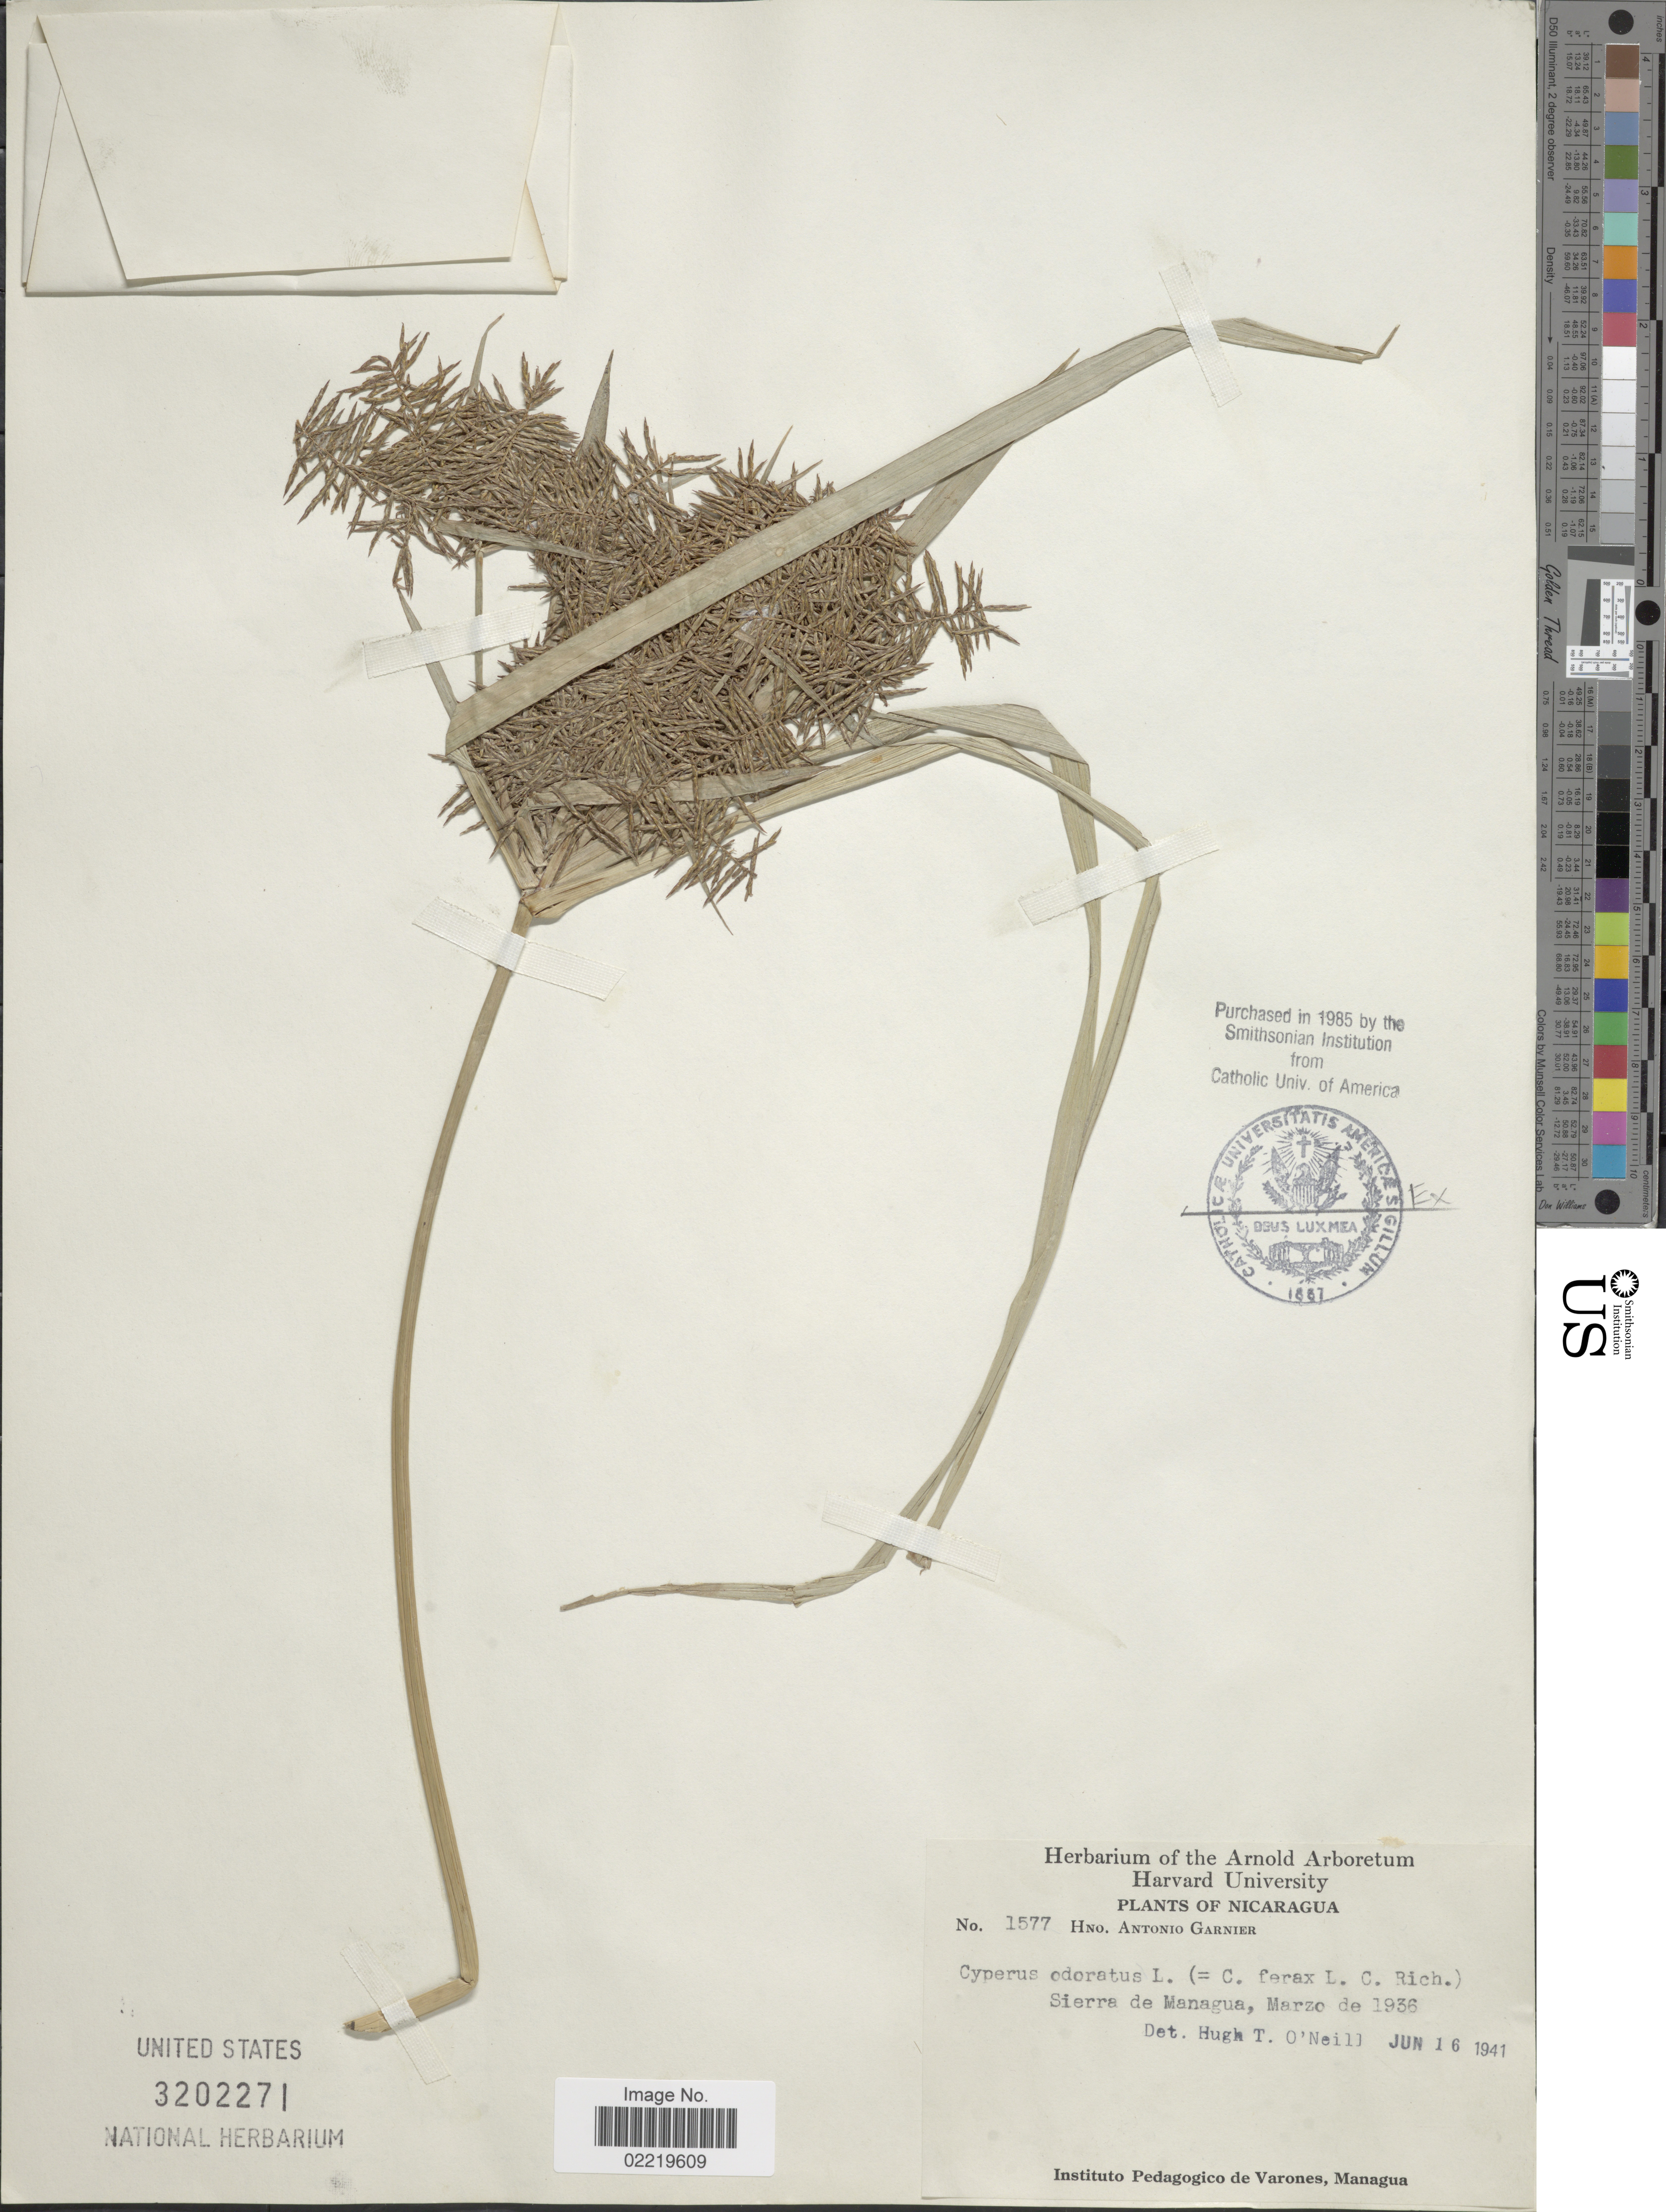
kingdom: Plantae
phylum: Tracheophyta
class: Liliopsida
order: Poales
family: Cyperaceae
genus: Cyperus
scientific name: Cyperus odoratus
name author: L.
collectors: Bro. A. Garnier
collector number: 1577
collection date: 1936-03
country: Nicaragua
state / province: Managua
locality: Sierra de Managua.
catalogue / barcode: US 3202271